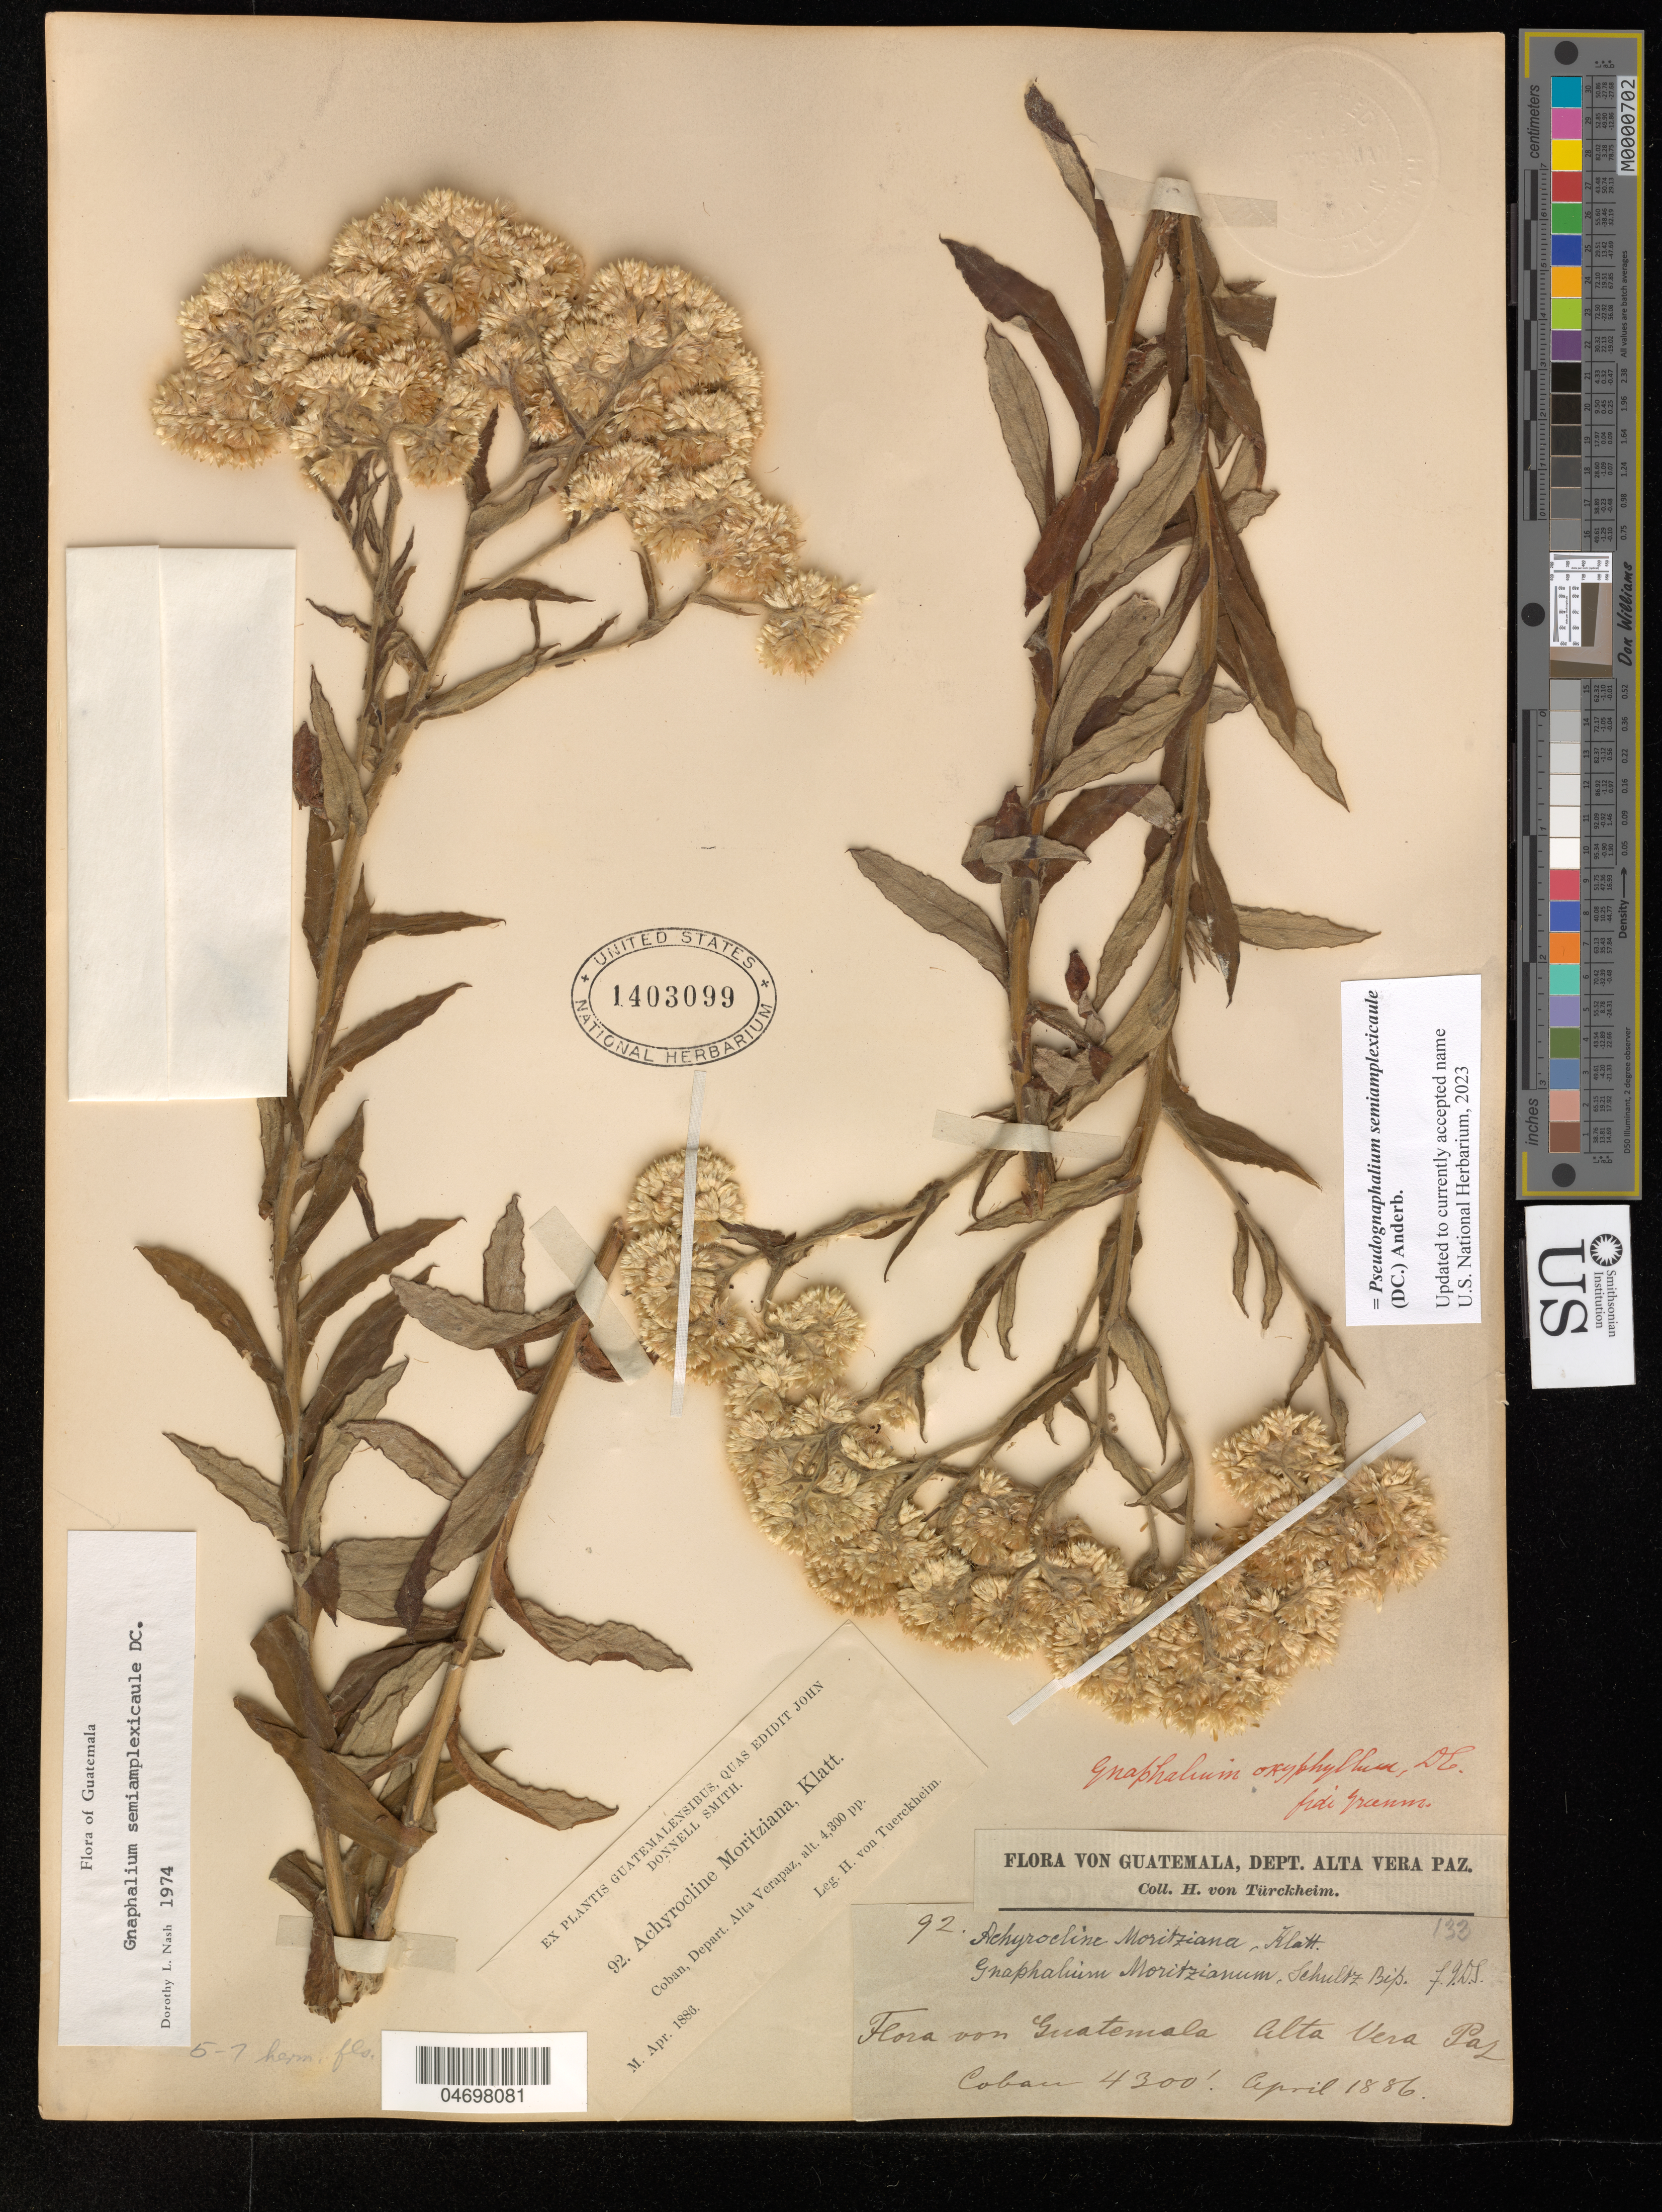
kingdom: Plantae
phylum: Tracheophyta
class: Magnoliopsida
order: Asterales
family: Asteraceae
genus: Pseudognaphalium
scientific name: Pseudognaphalium perelegans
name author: G.L. Nesom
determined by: Nesom, Guy L.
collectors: H. von Türckheim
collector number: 92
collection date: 1886-04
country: Guatemala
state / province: Alta Verapaz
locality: Coban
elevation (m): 1311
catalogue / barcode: US 1403099